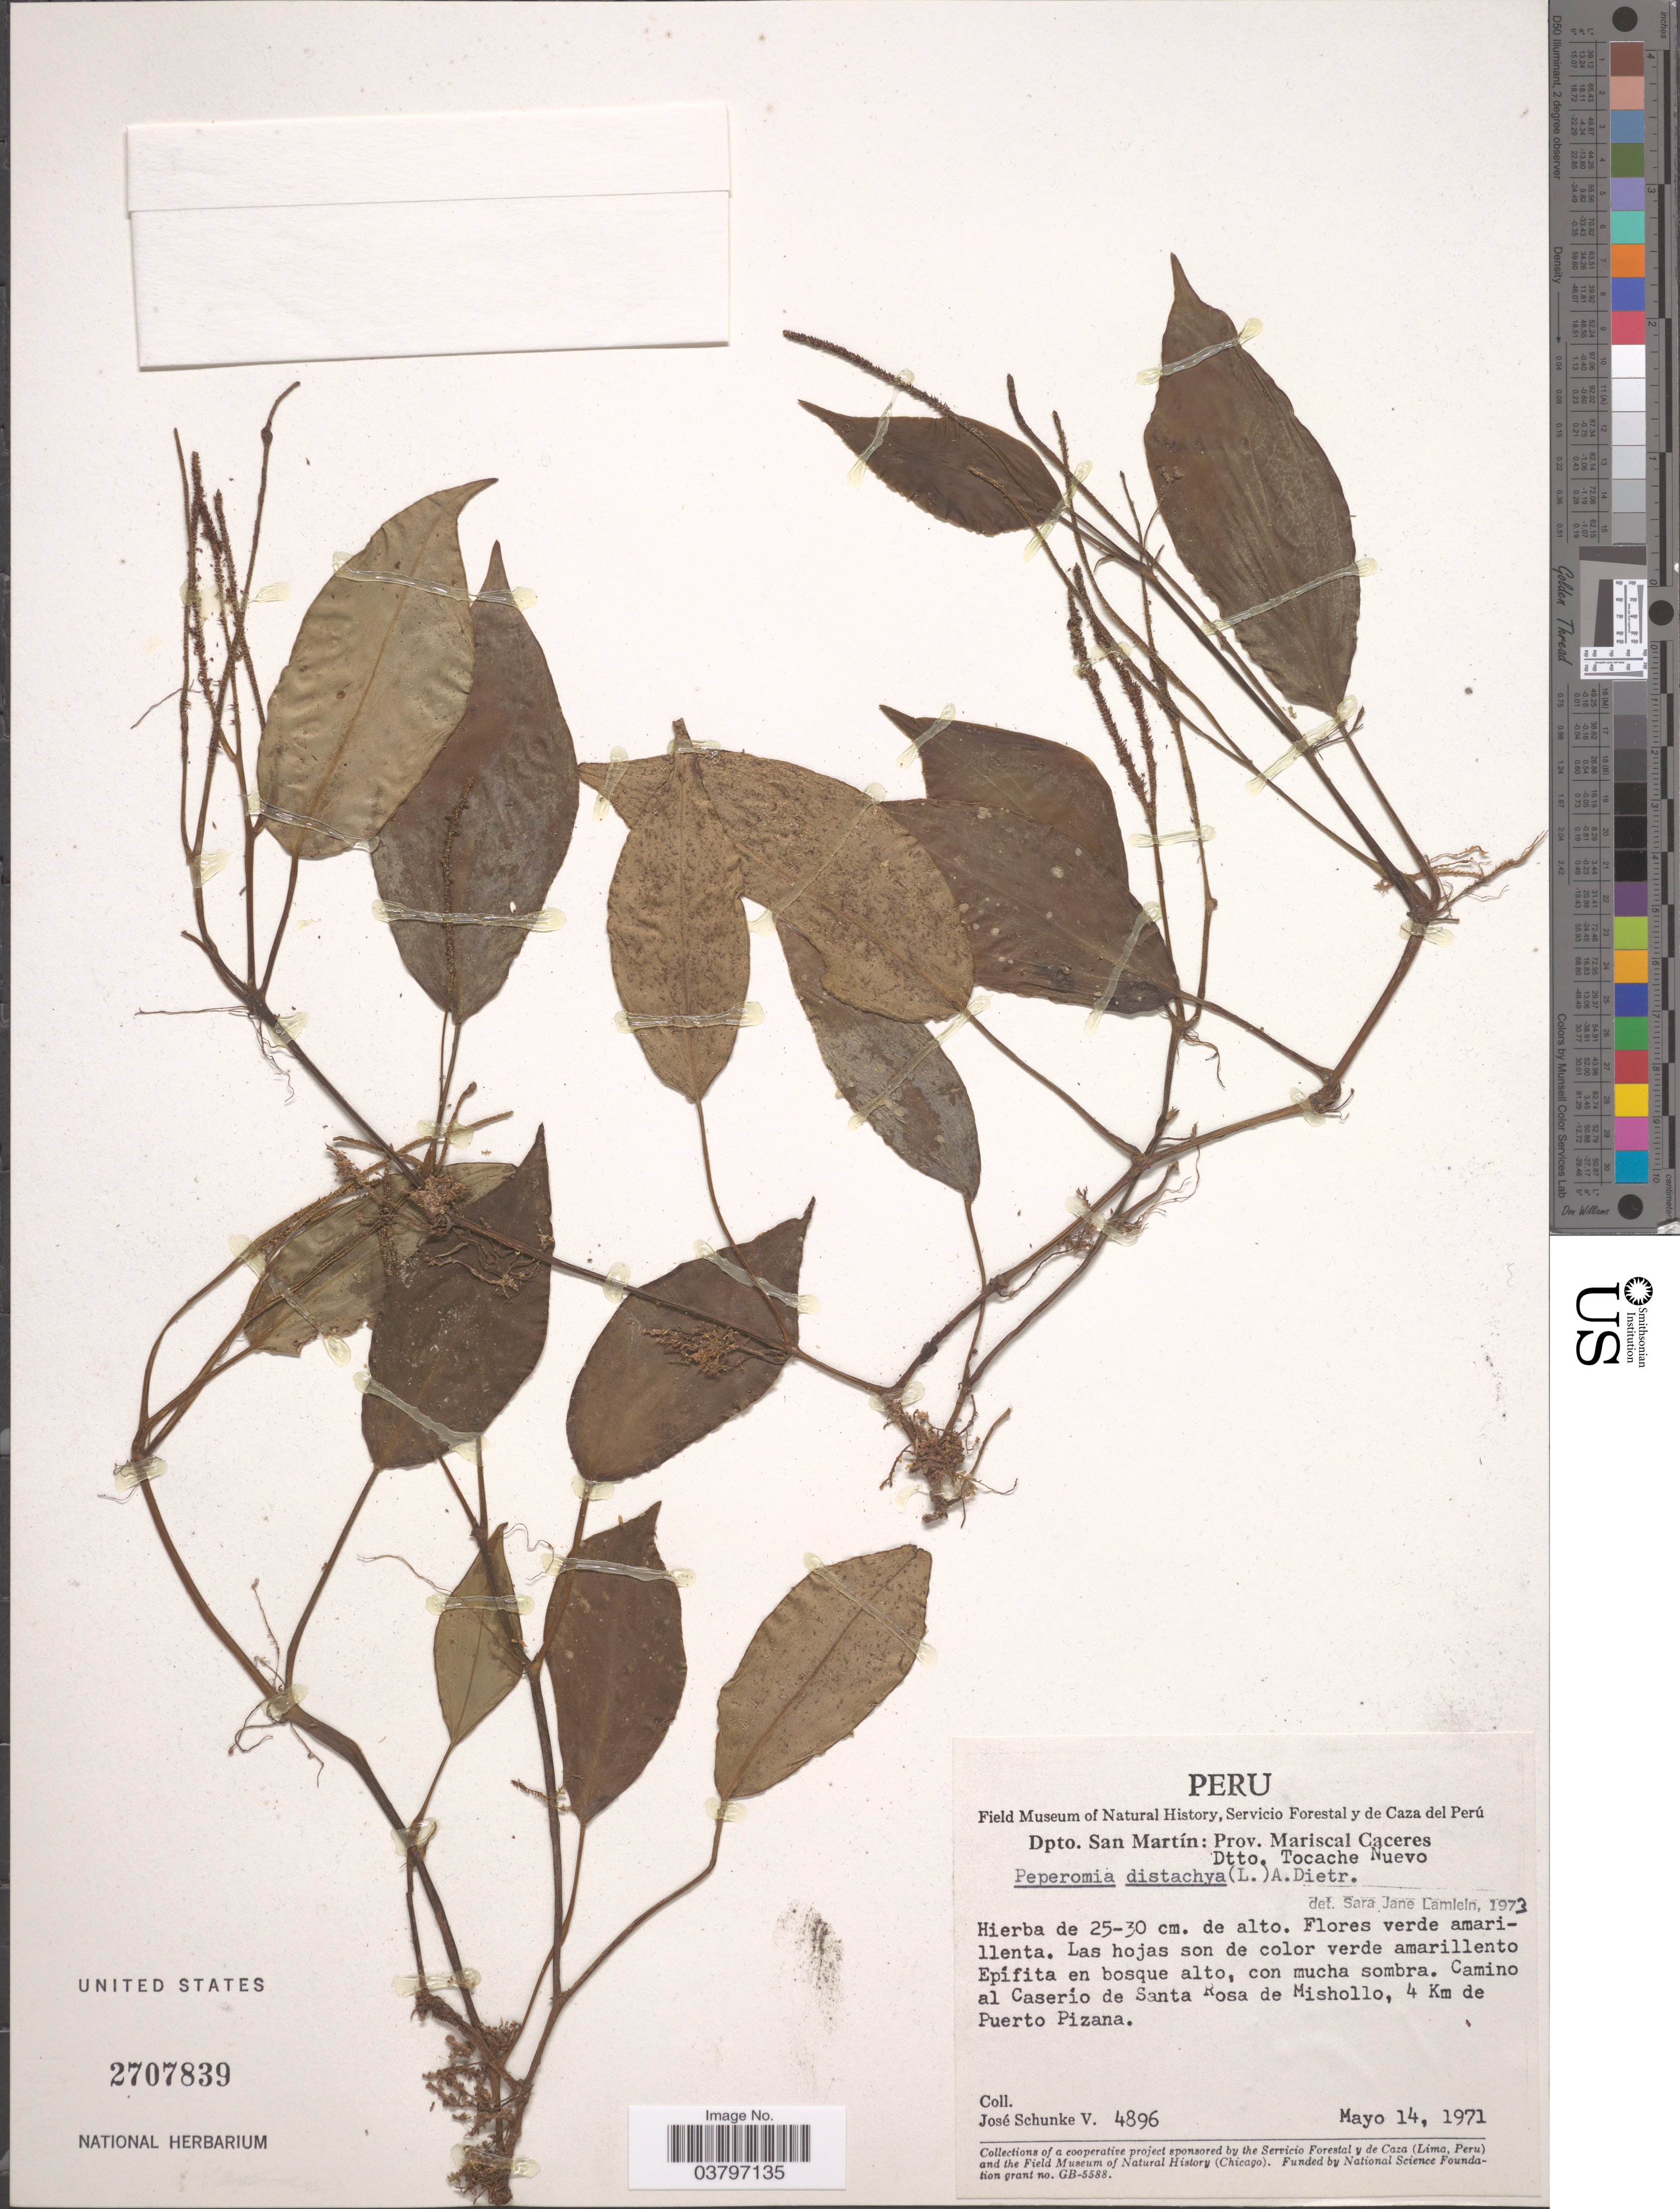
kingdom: Plantae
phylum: Tracheophyta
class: Magnoliopsida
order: Piperales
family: Piperaceae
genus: Peperomia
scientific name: Peperomia distachya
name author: (L.) A. Dietr.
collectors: J. Schunke Vigo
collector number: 4896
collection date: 1971-05-14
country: Peru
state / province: San Martín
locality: Dpto. San Martín: Prov. Mariscal Caceres. Dtto. Tocache Nuevo. Camino al Caserío de Santa Rosa de Mishollo, 4 Km de Puerto Pizana.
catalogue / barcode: US 2707839